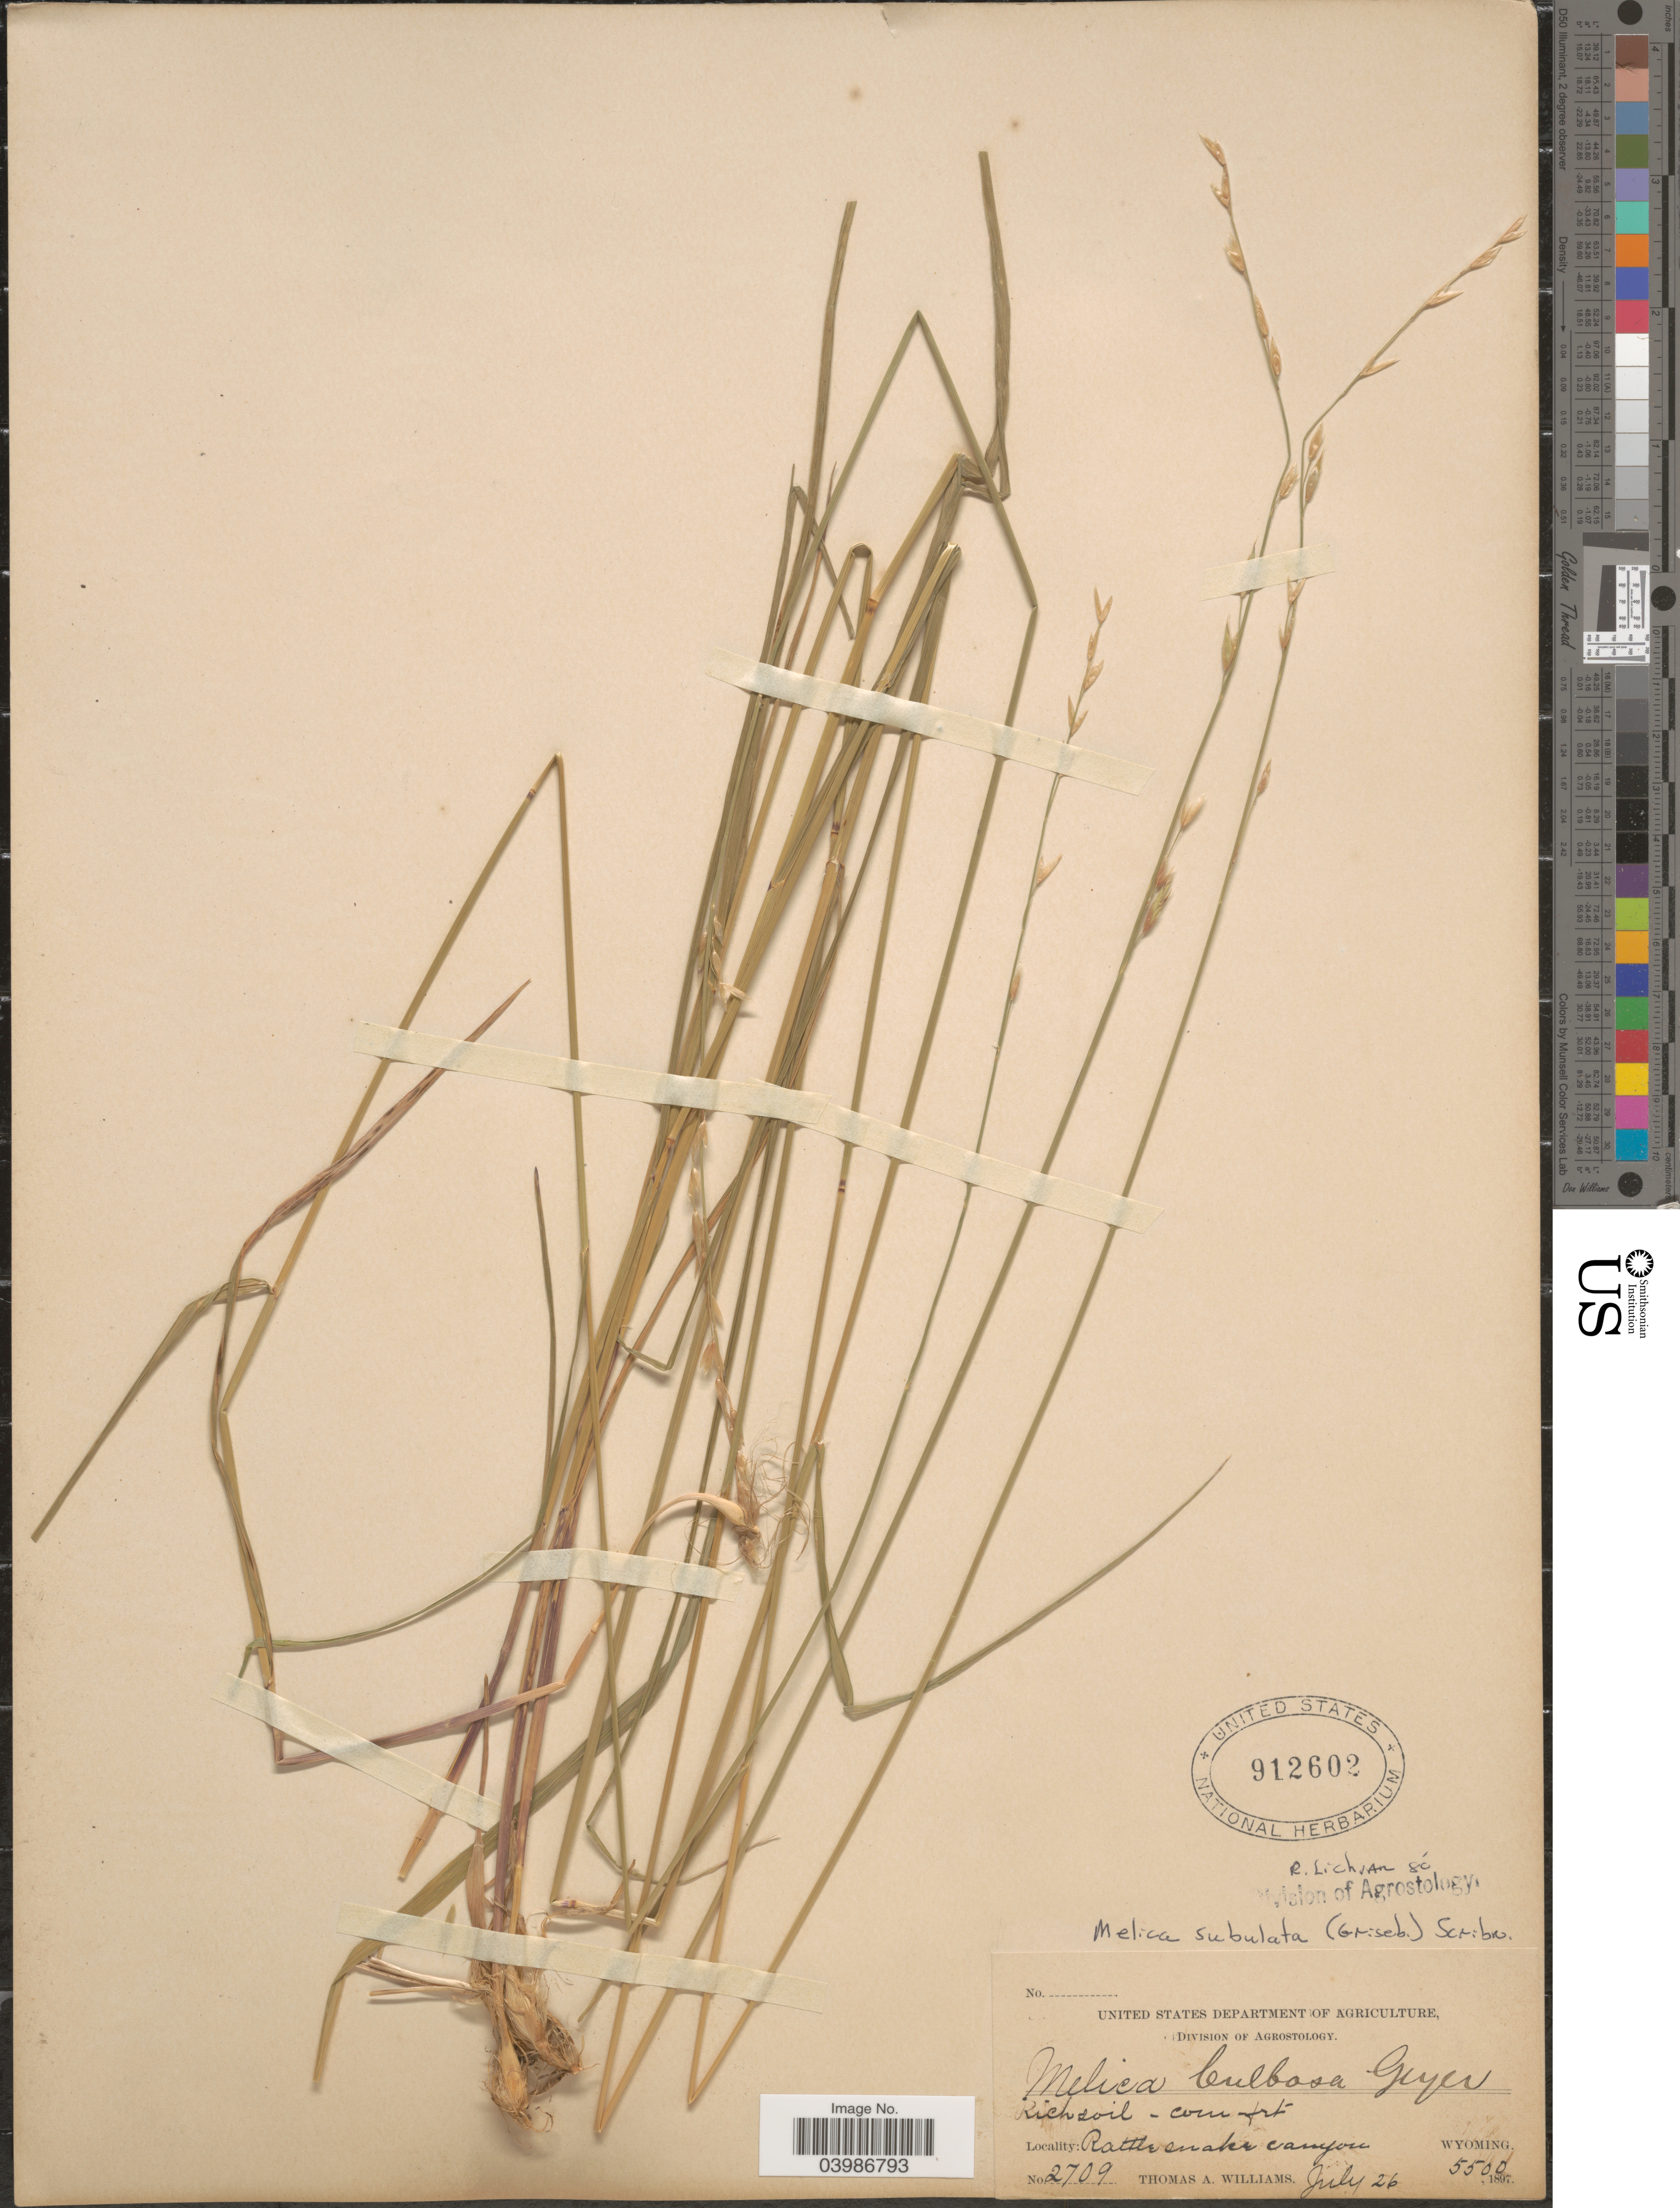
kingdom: Plantae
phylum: Tracheophyta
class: Liliopsida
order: Poales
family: Poaceae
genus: Melica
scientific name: Melica subulata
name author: (Griseb.) Scribn.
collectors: T. A. Williams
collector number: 2709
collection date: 1897-07-26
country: United States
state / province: Wyoming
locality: Rattle snake canyon.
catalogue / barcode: US 912602